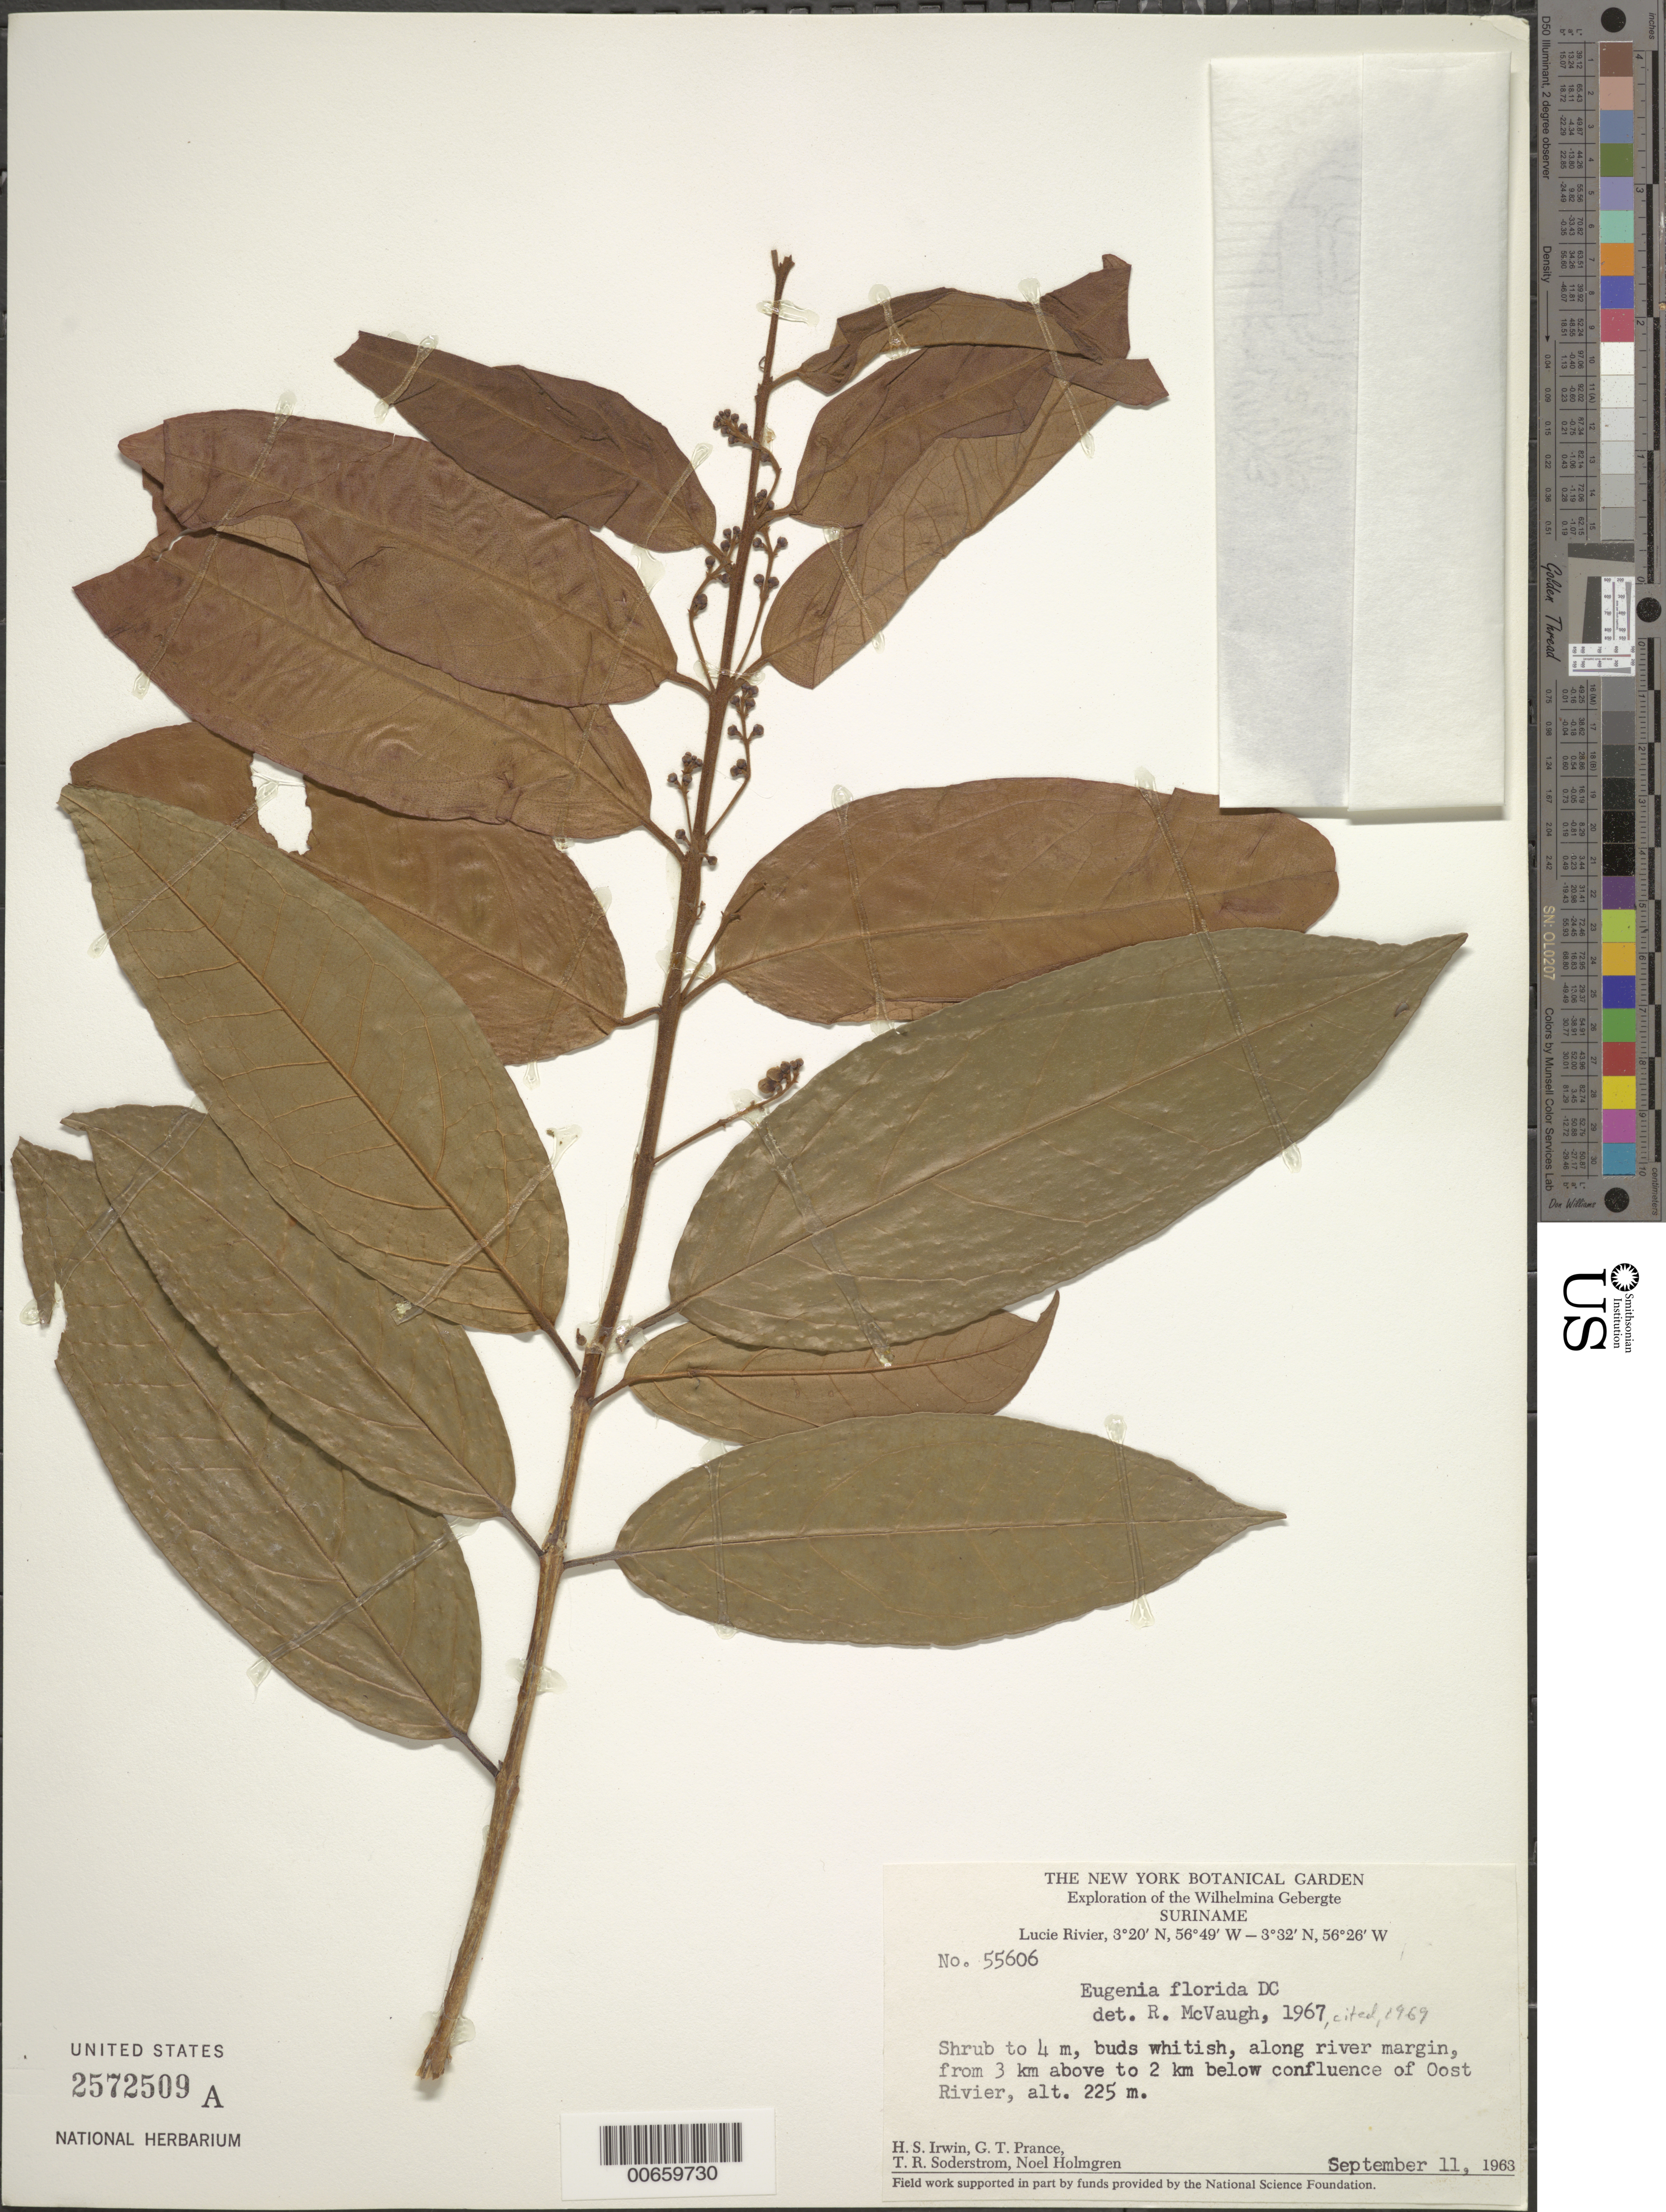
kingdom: Plantae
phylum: Tracheophyta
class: Magnoliopsida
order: Myrtales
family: Myrtaceae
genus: Eugenia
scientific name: Eugenia florida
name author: DC.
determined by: McVaugh, R.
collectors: H. Irwin, G. T. Prance, T. R. Soderstrom & N. H. Holmgren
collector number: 55606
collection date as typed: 11-Sep-63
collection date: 1963-09-11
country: Suriname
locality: Lucie R., 3 km above to 2 km below confl. with Oost R., Wilhelmina Gebergte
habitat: Along river margin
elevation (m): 225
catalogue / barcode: US 2572509A